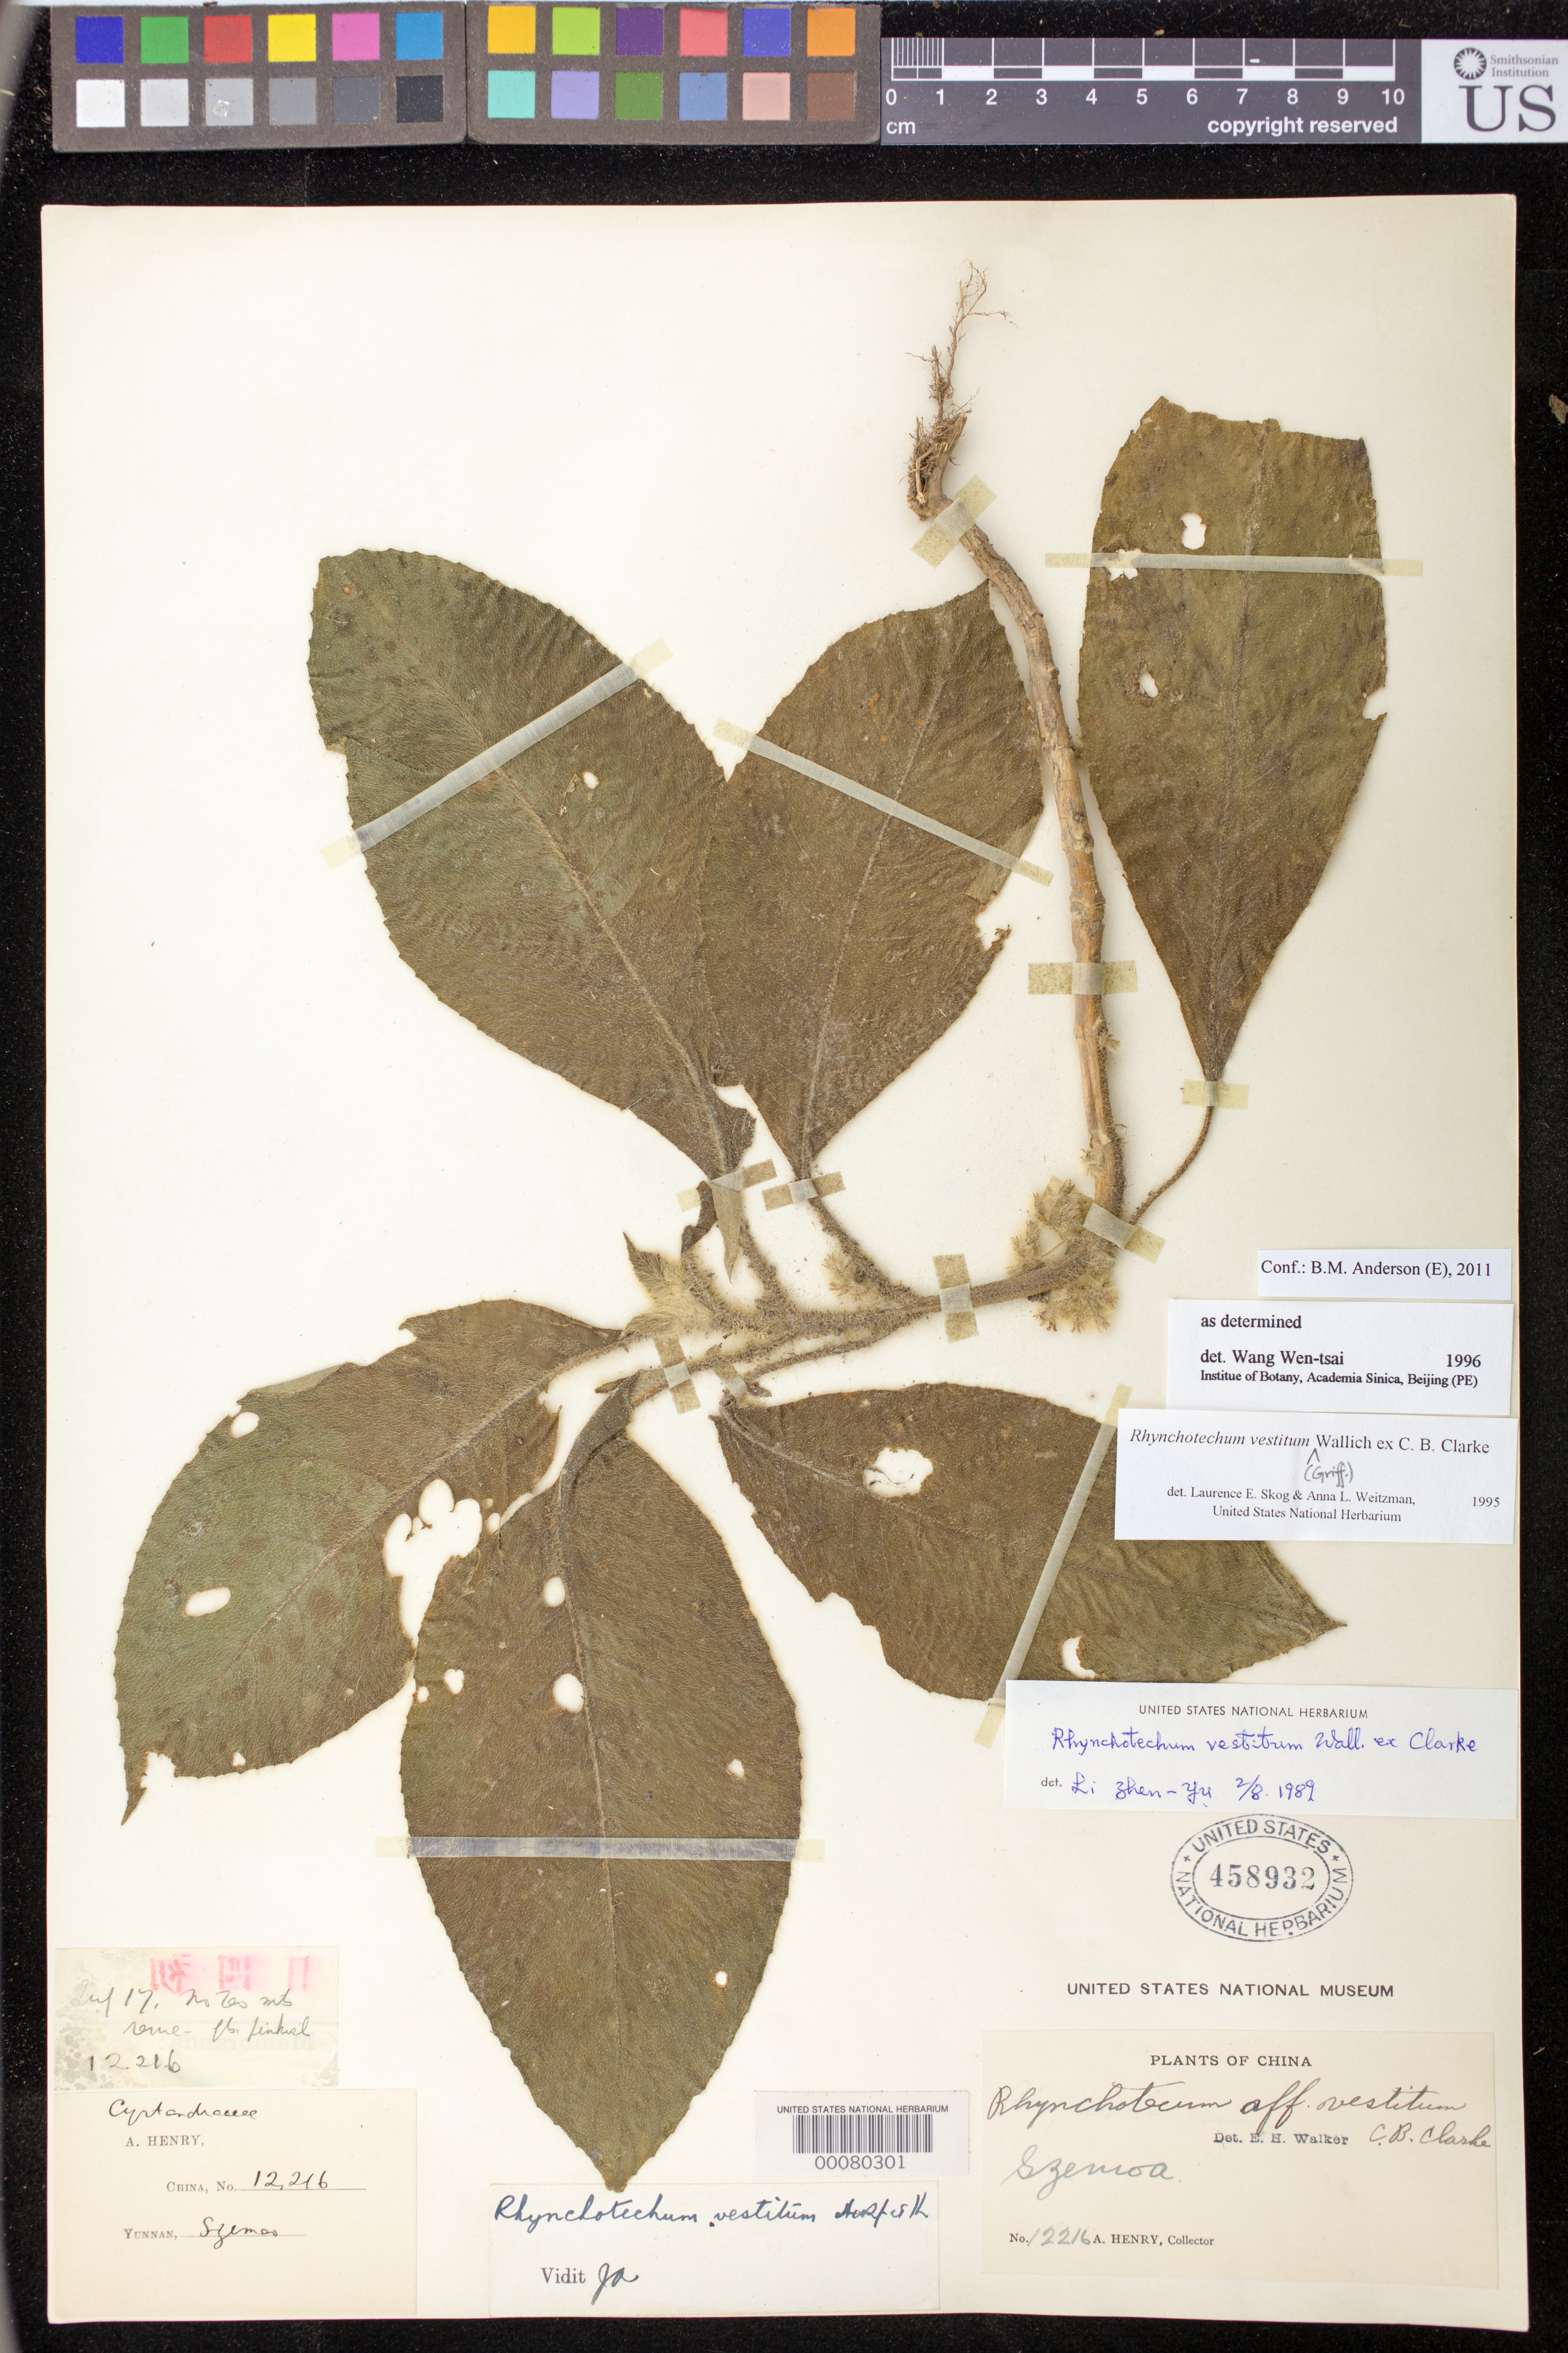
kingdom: Plantae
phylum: Tracheophyta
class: Magnoliopsida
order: Lamiales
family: Gesneriaceae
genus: Rhynchotechum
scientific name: Rhynchotechum vestitum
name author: Wall. ex C.B. Clarke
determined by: Zhen-yu, L.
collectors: A. Henry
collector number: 12216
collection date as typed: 17 Jul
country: China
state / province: Yunnan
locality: Szemoa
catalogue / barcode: US 458932